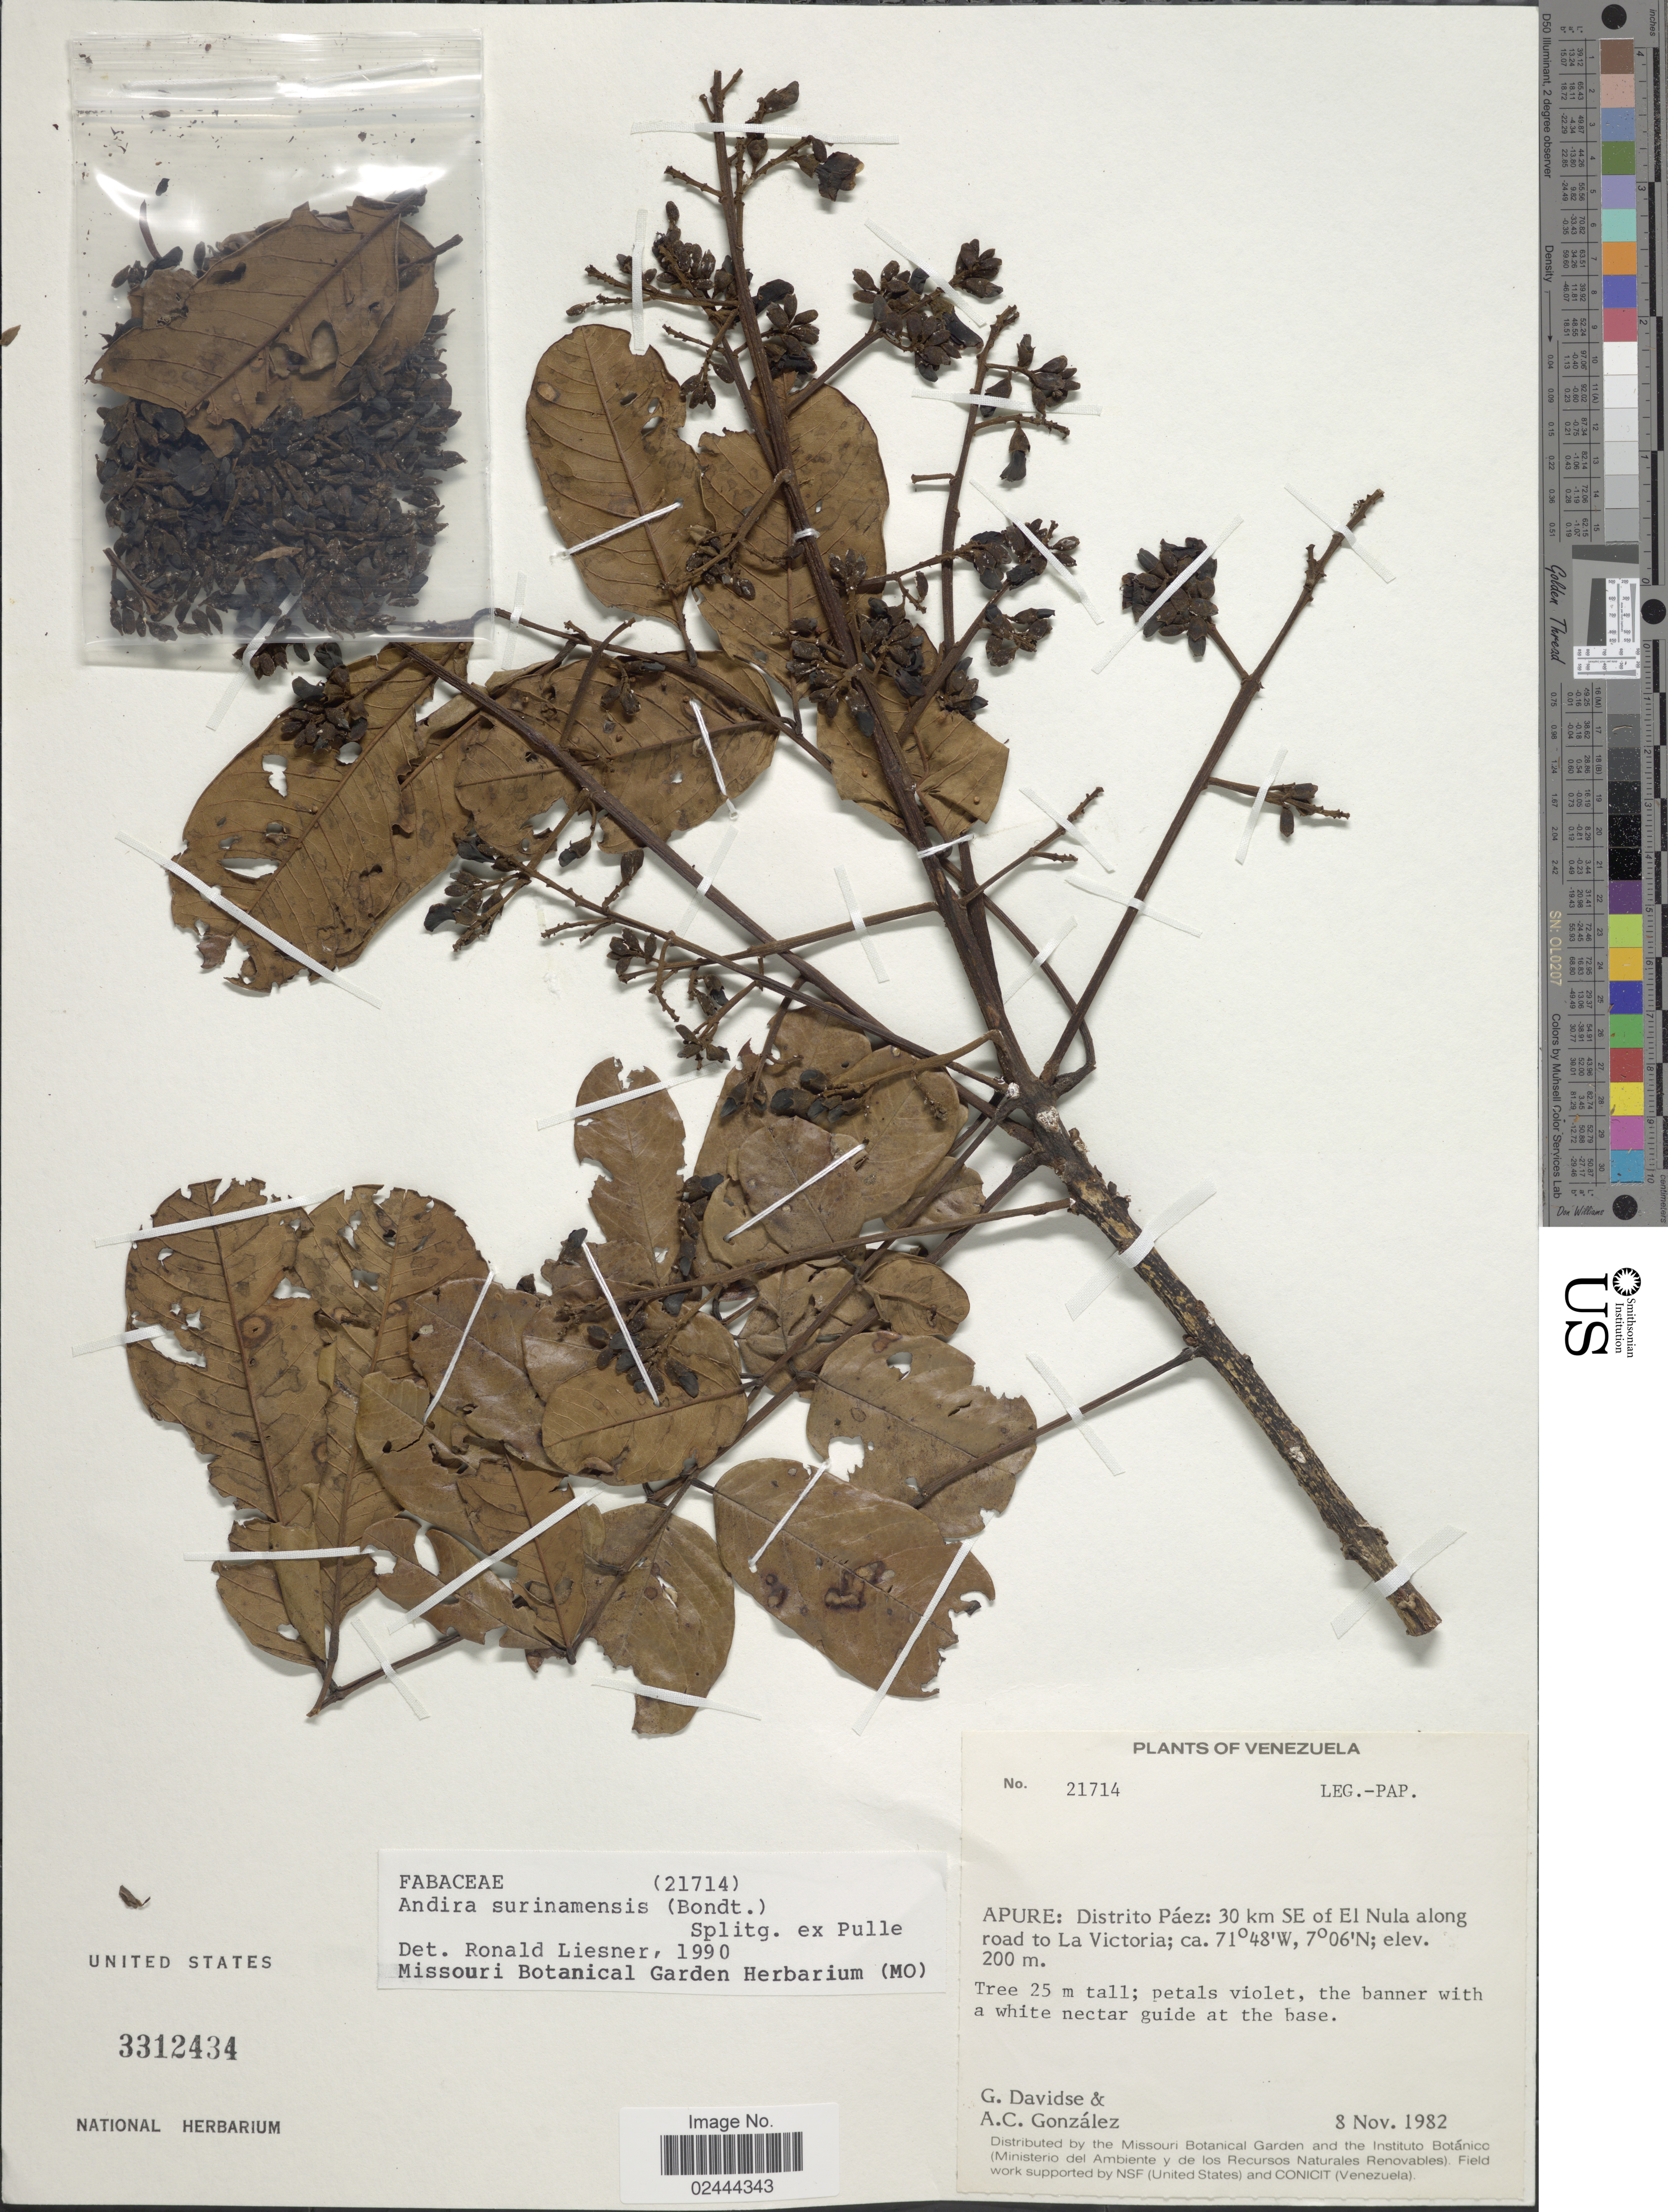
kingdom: Plantae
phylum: Tracheophyta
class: Magnoliopsida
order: Fabales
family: Fabaceae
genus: Andira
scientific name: Andira surinamensis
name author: (Bondt) Splitg. ex Amshoff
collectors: G. Davidse & A. C. González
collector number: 21714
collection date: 1982-11-08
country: Venezuela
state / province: Apure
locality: Distrito Paez, 30 km SE of El Nula along road to La Victoria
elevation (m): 200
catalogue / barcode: US 3312434